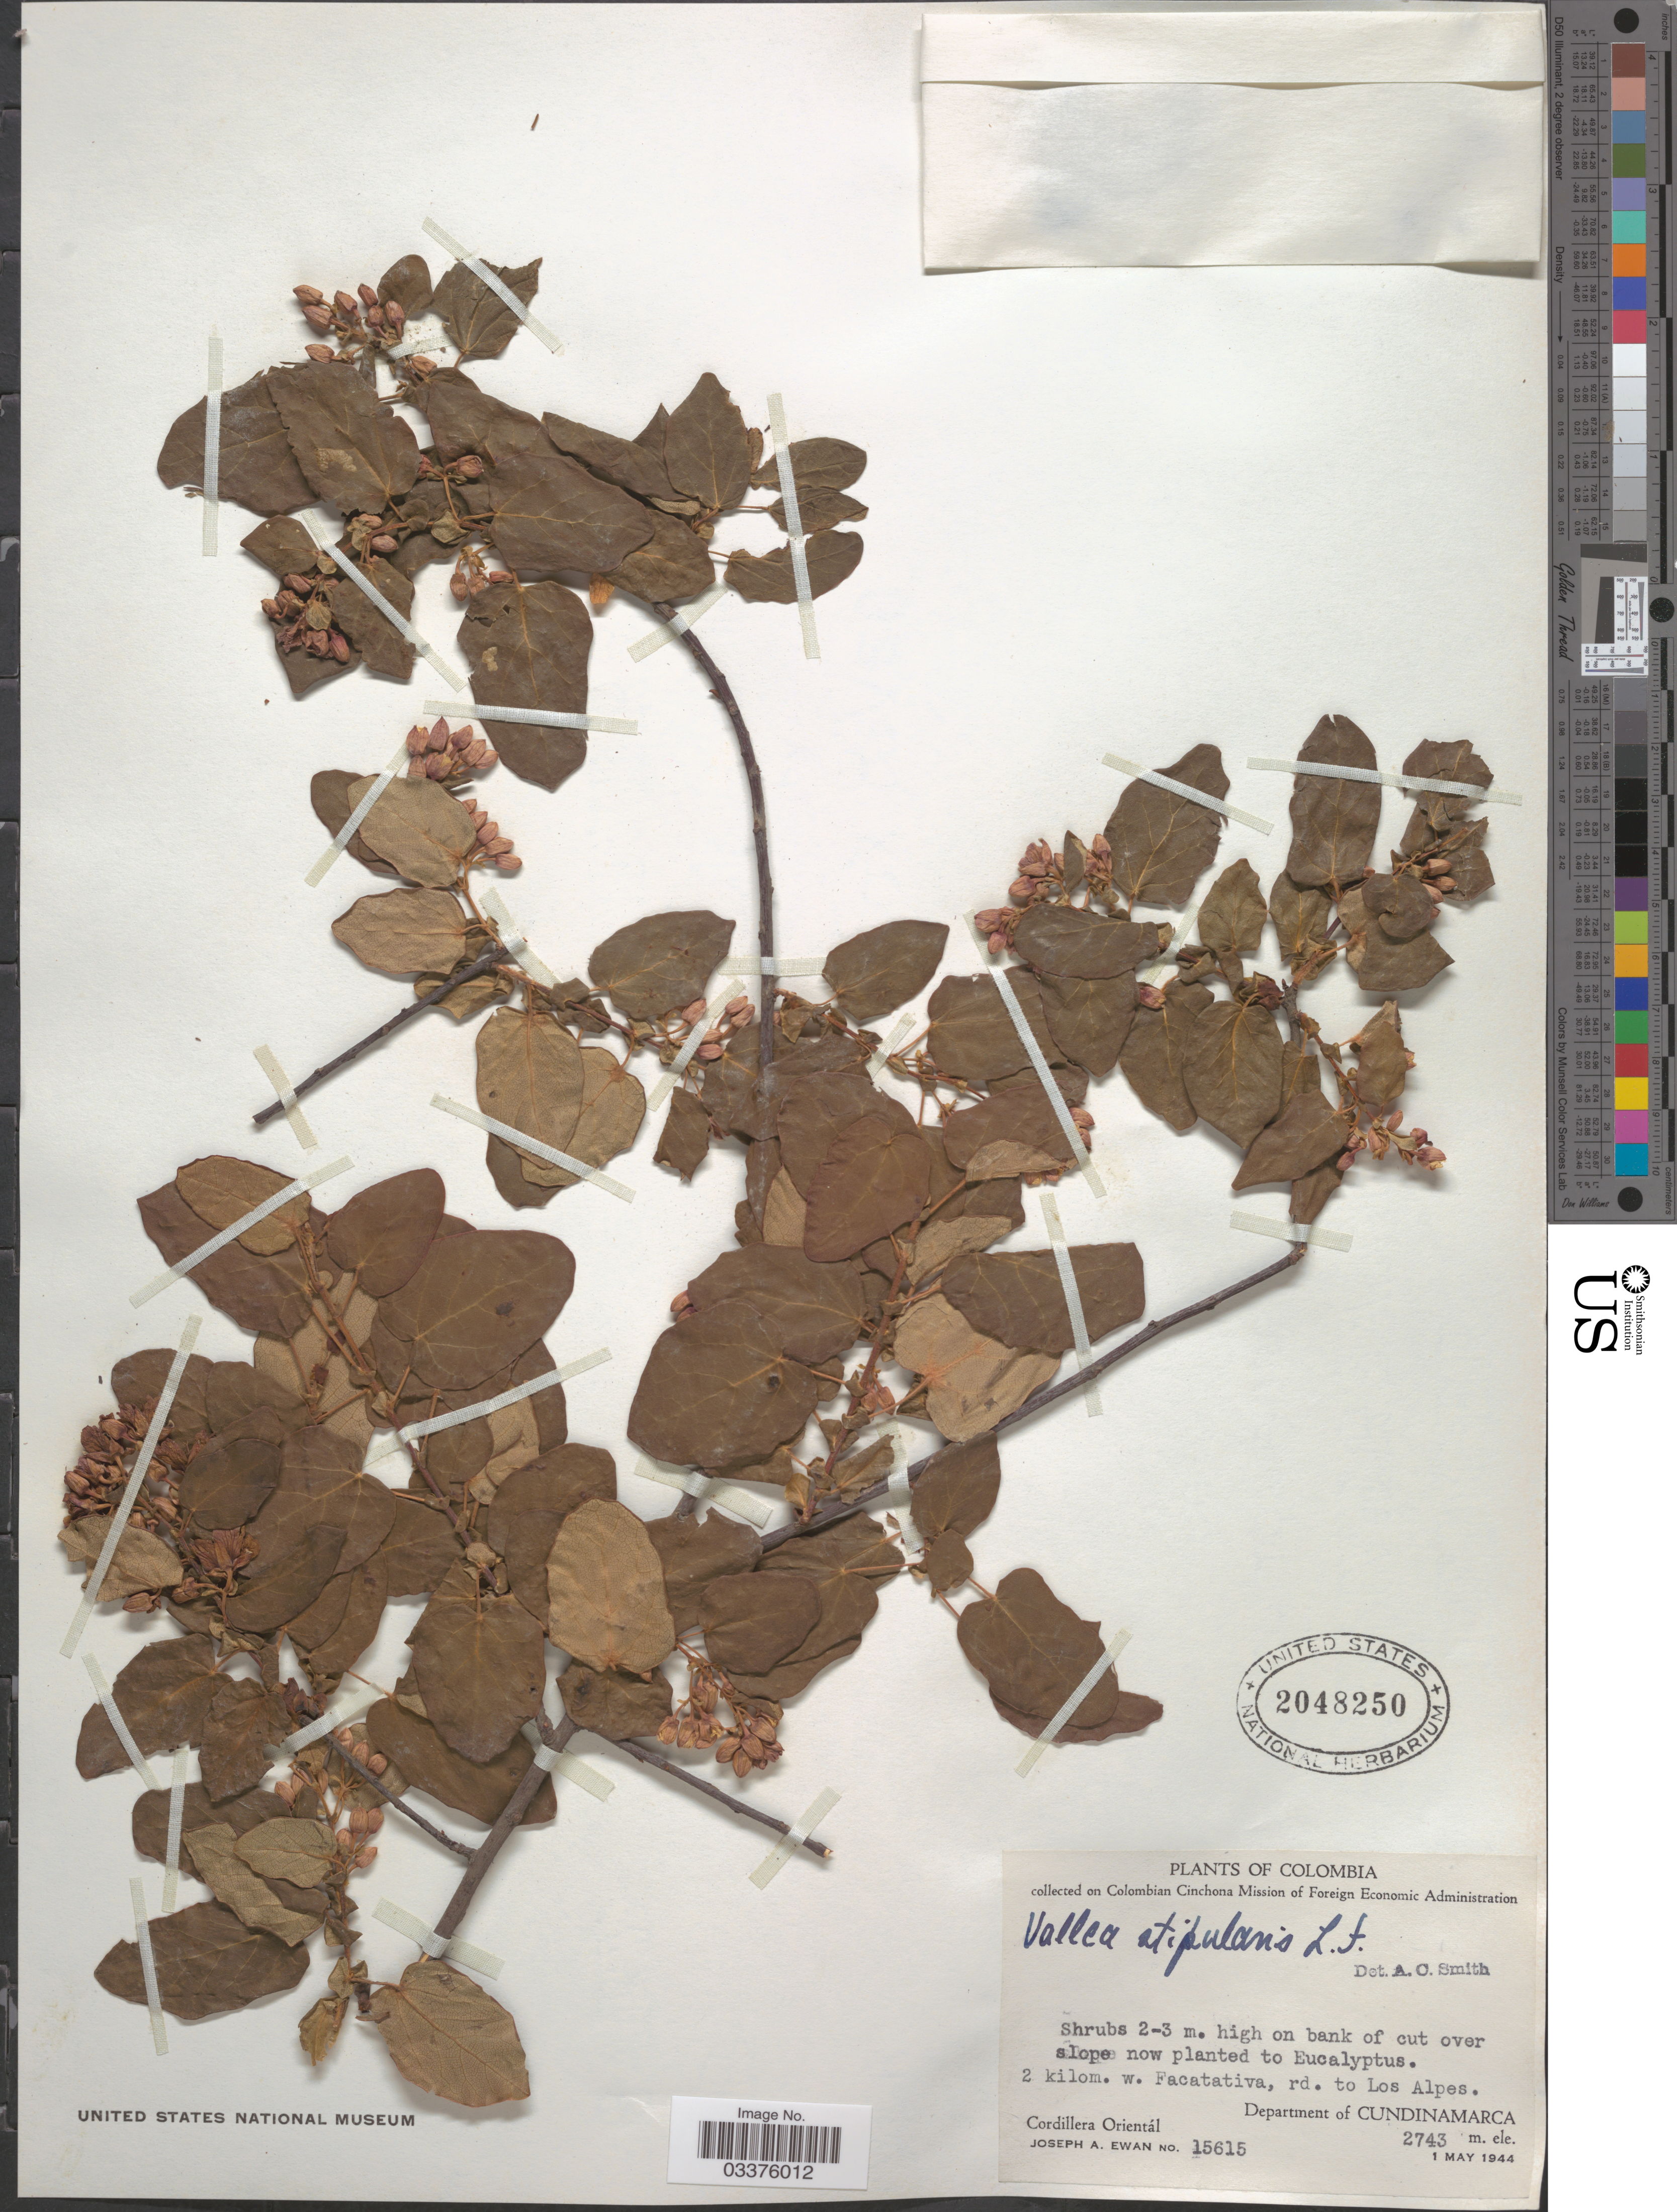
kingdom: Plantae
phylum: Tracheophyta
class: Magnoliopsida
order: Oxalidales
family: Elaeocarpaceae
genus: Vallea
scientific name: Vallea stipularis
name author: L. f.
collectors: J. A. Ewan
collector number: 15615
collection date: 1944-05-01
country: Colombia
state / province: Cundinamarca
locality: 2 kilom. w. Facatativa, rd. to Los Alpes. Department of Cundinamarca. Cordillera Orientál.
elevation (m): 2743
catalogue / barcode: US 2048250